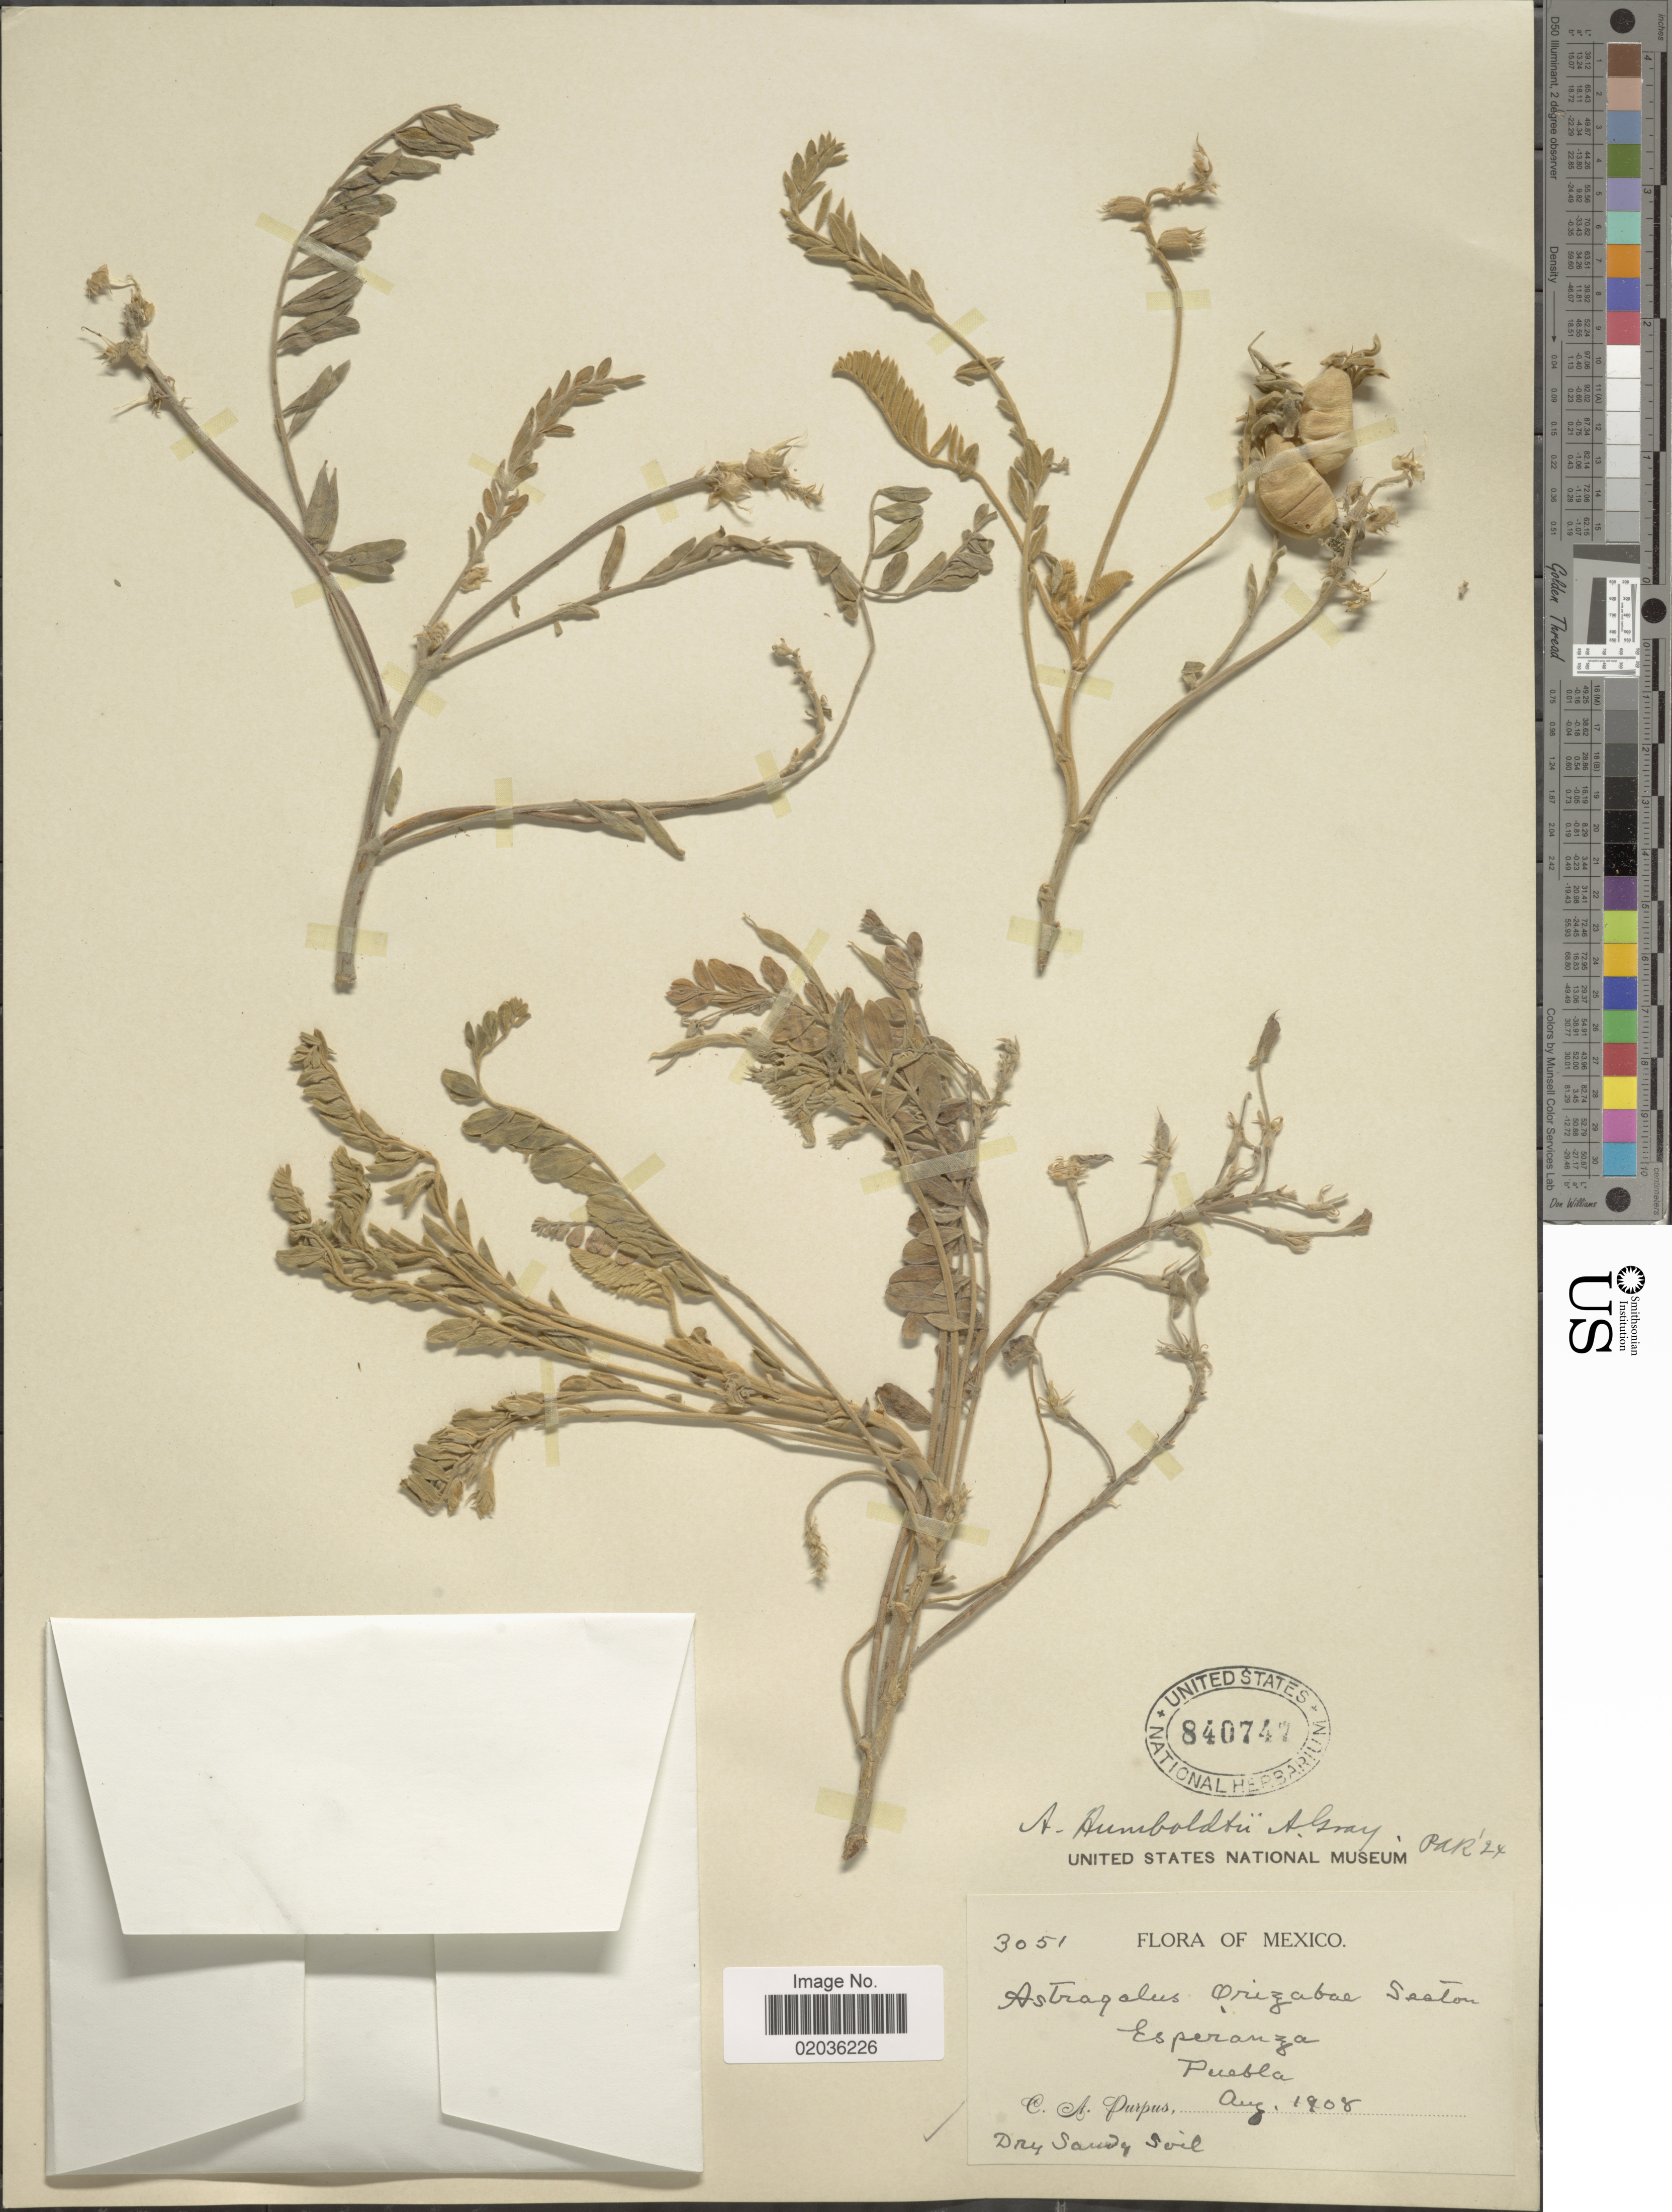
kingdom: Plantae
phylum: Tracheophyta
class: Magnoliopsida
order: Fabales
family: Fabaceae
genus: Astragalus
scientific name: Astragalus mollissimus var. irolanus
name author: (M.E. Jones) Barneby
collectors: C. A. Purpus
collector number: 3051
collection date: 1908-08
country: Mexico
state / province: Puebla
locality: Esperanza, Dry sandy soil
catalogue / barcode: US 840747